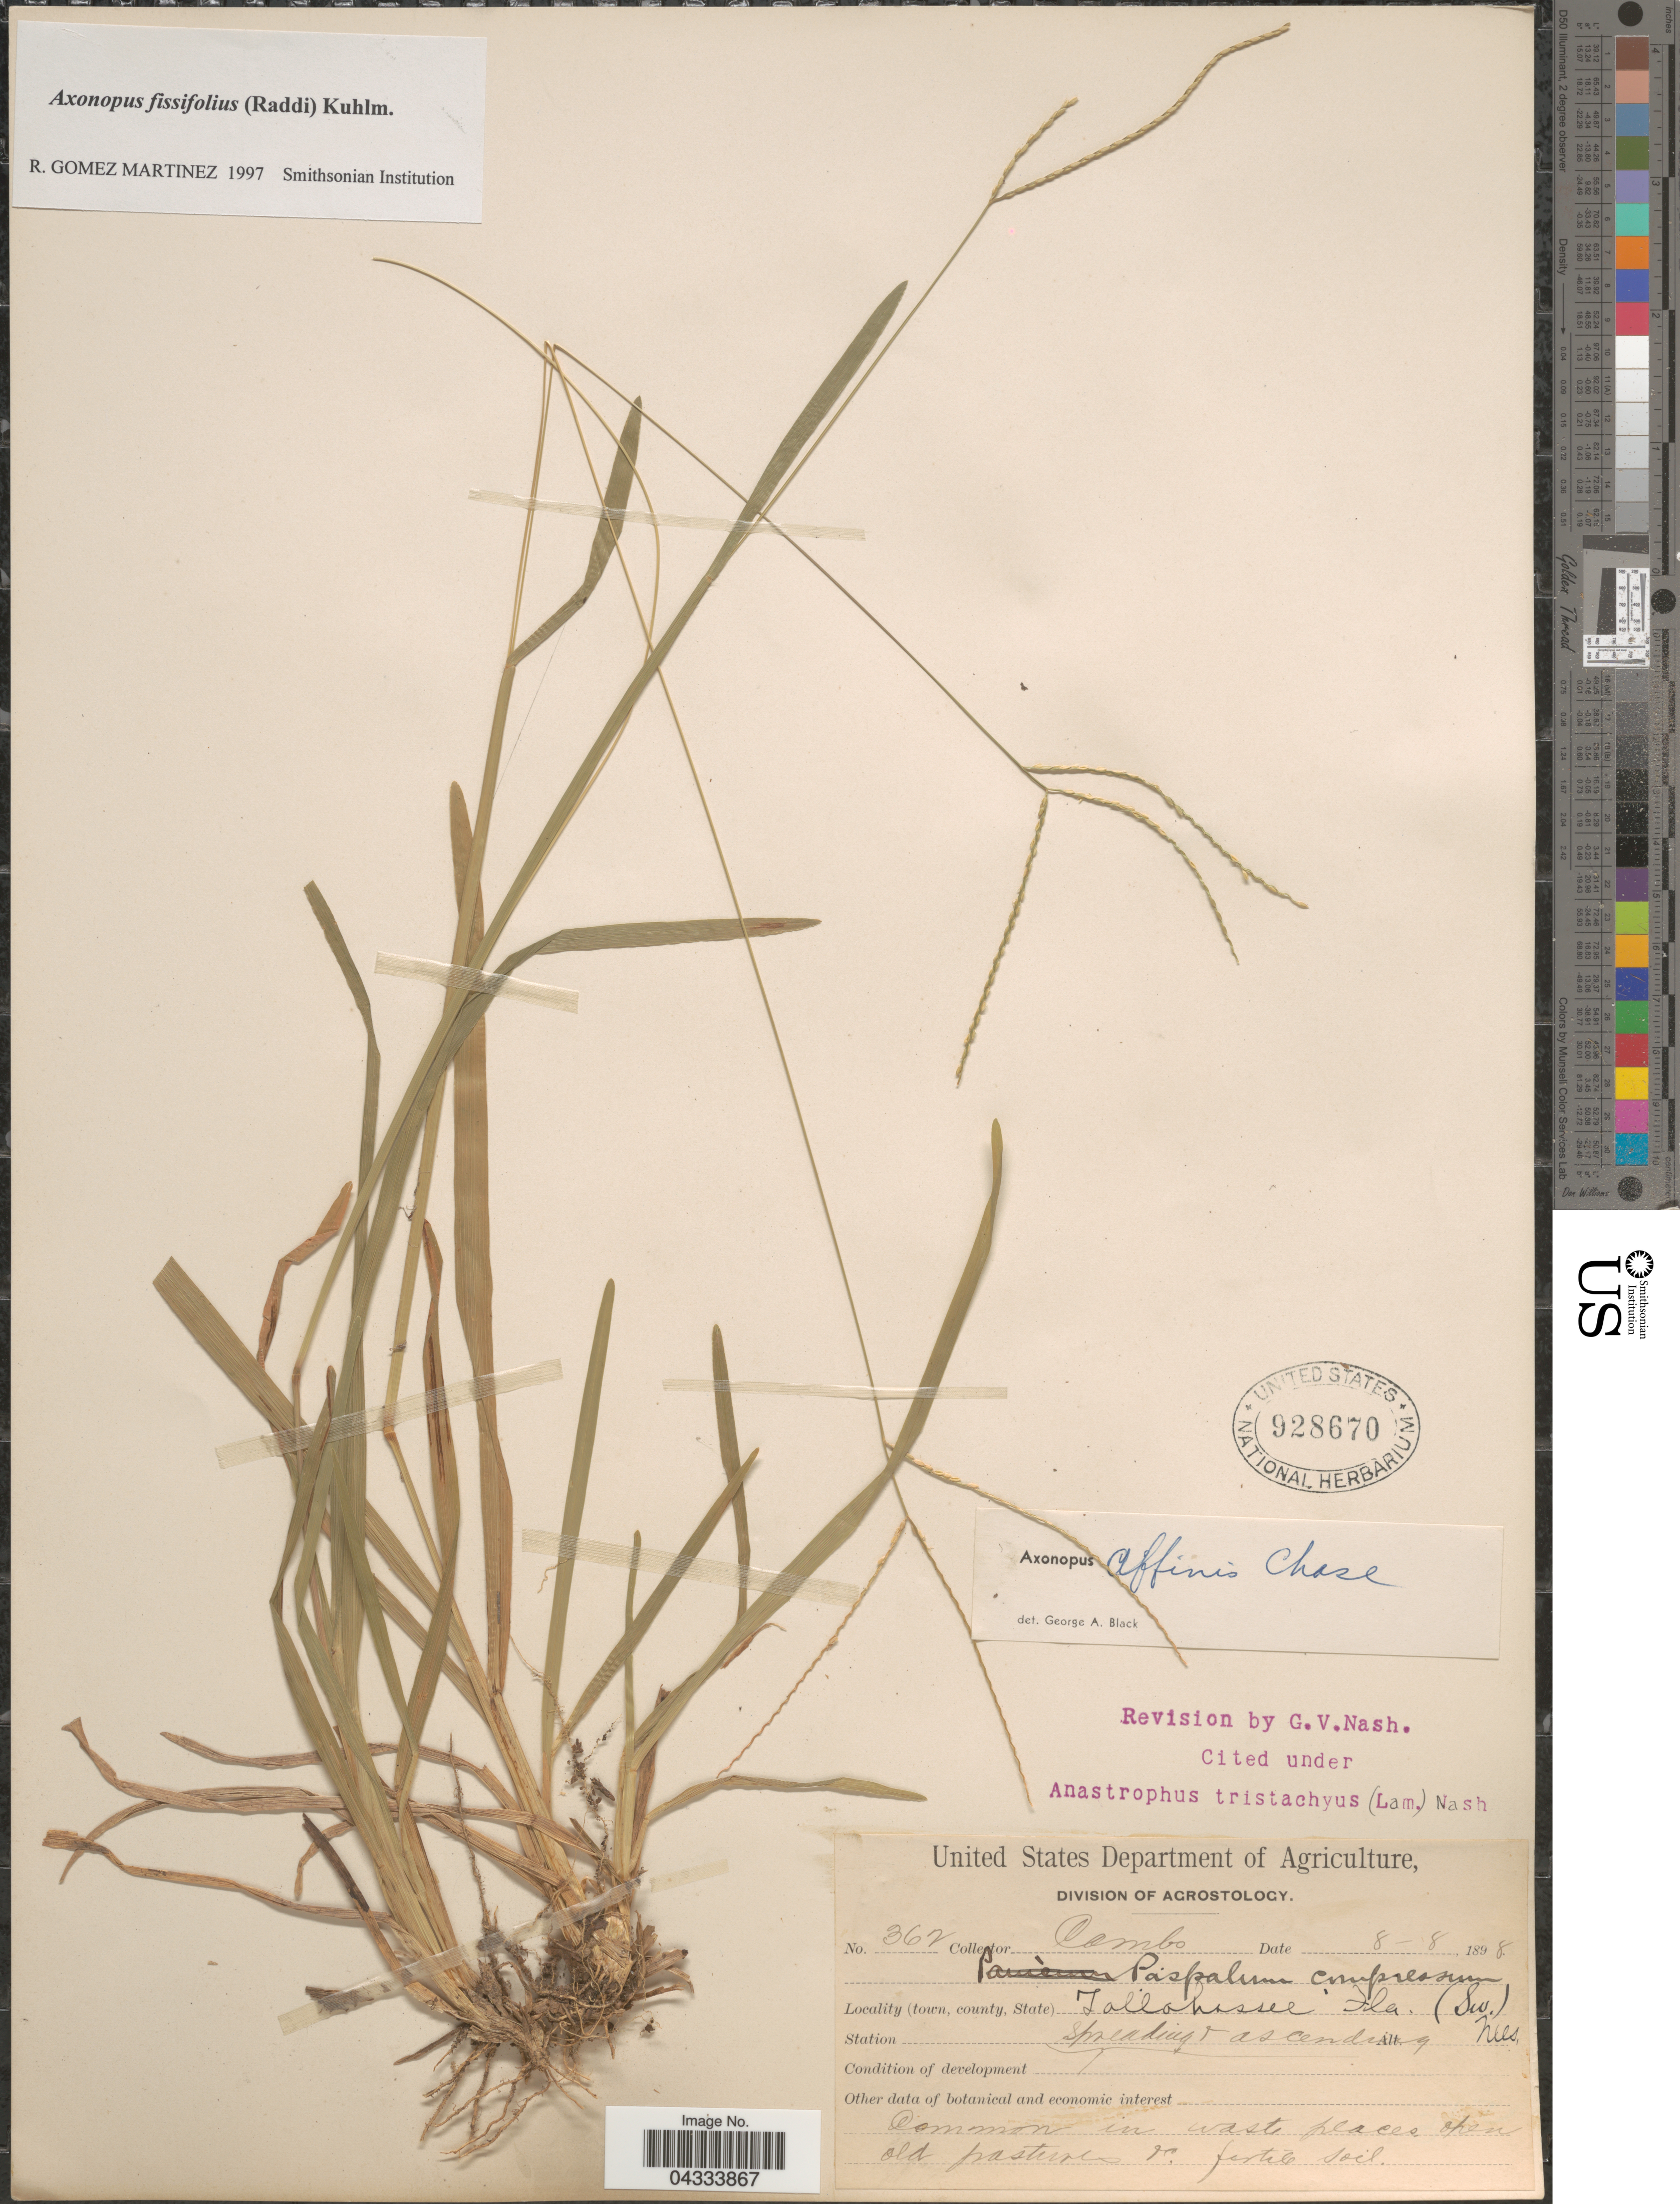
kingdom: Plantae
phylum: Tracheophyta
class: Liliopsida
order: Poales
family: Poaceae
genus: Axonopus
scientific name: Axonopus fissifolius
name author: (Raddi) Kuhlm.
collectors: -. Combs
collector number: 362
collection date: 1898-08-08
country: United States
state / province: Florida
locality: Tallahassee.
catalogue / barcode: US 928670